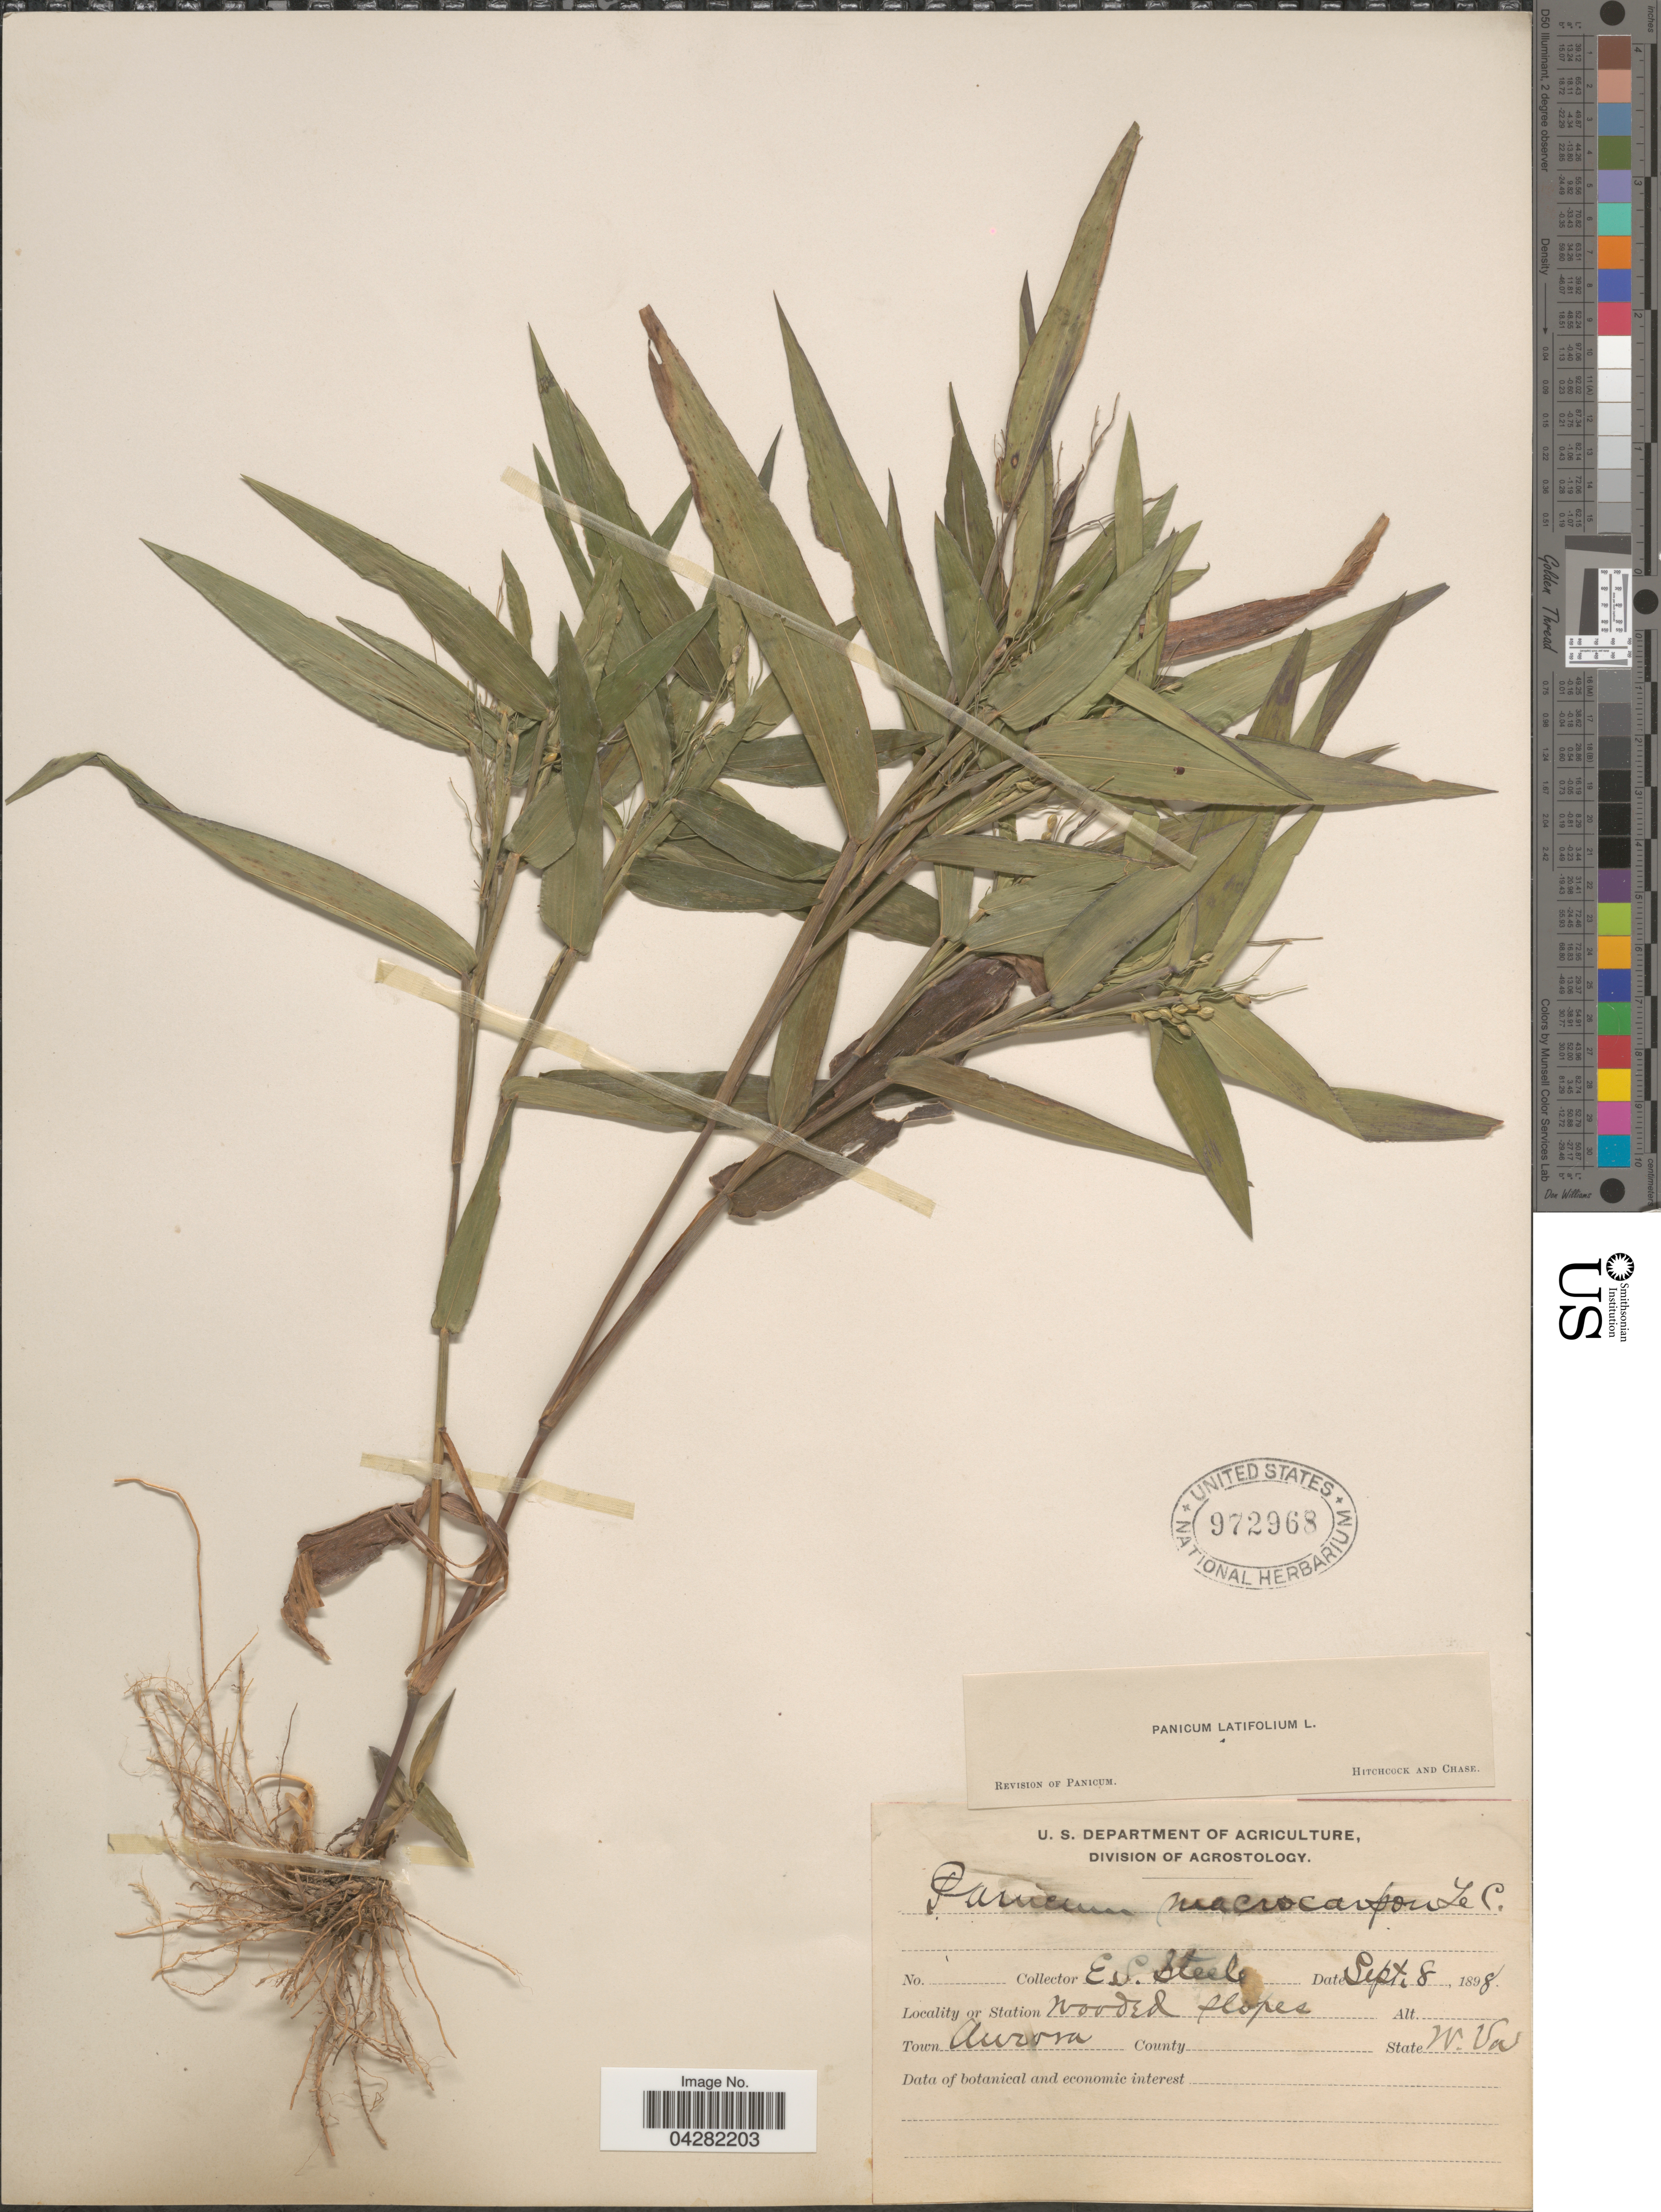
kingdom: Plantae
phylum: Tracheophyta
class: Liliopsida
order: Poales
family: Poaceae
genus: Dichanthelium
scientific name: Dichanthelium latifolium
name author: (L.) Harvill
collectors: E. Steele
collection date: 1898-09-08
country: United States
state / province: West Virginia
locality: Town Aurora.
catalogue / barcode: US 972968